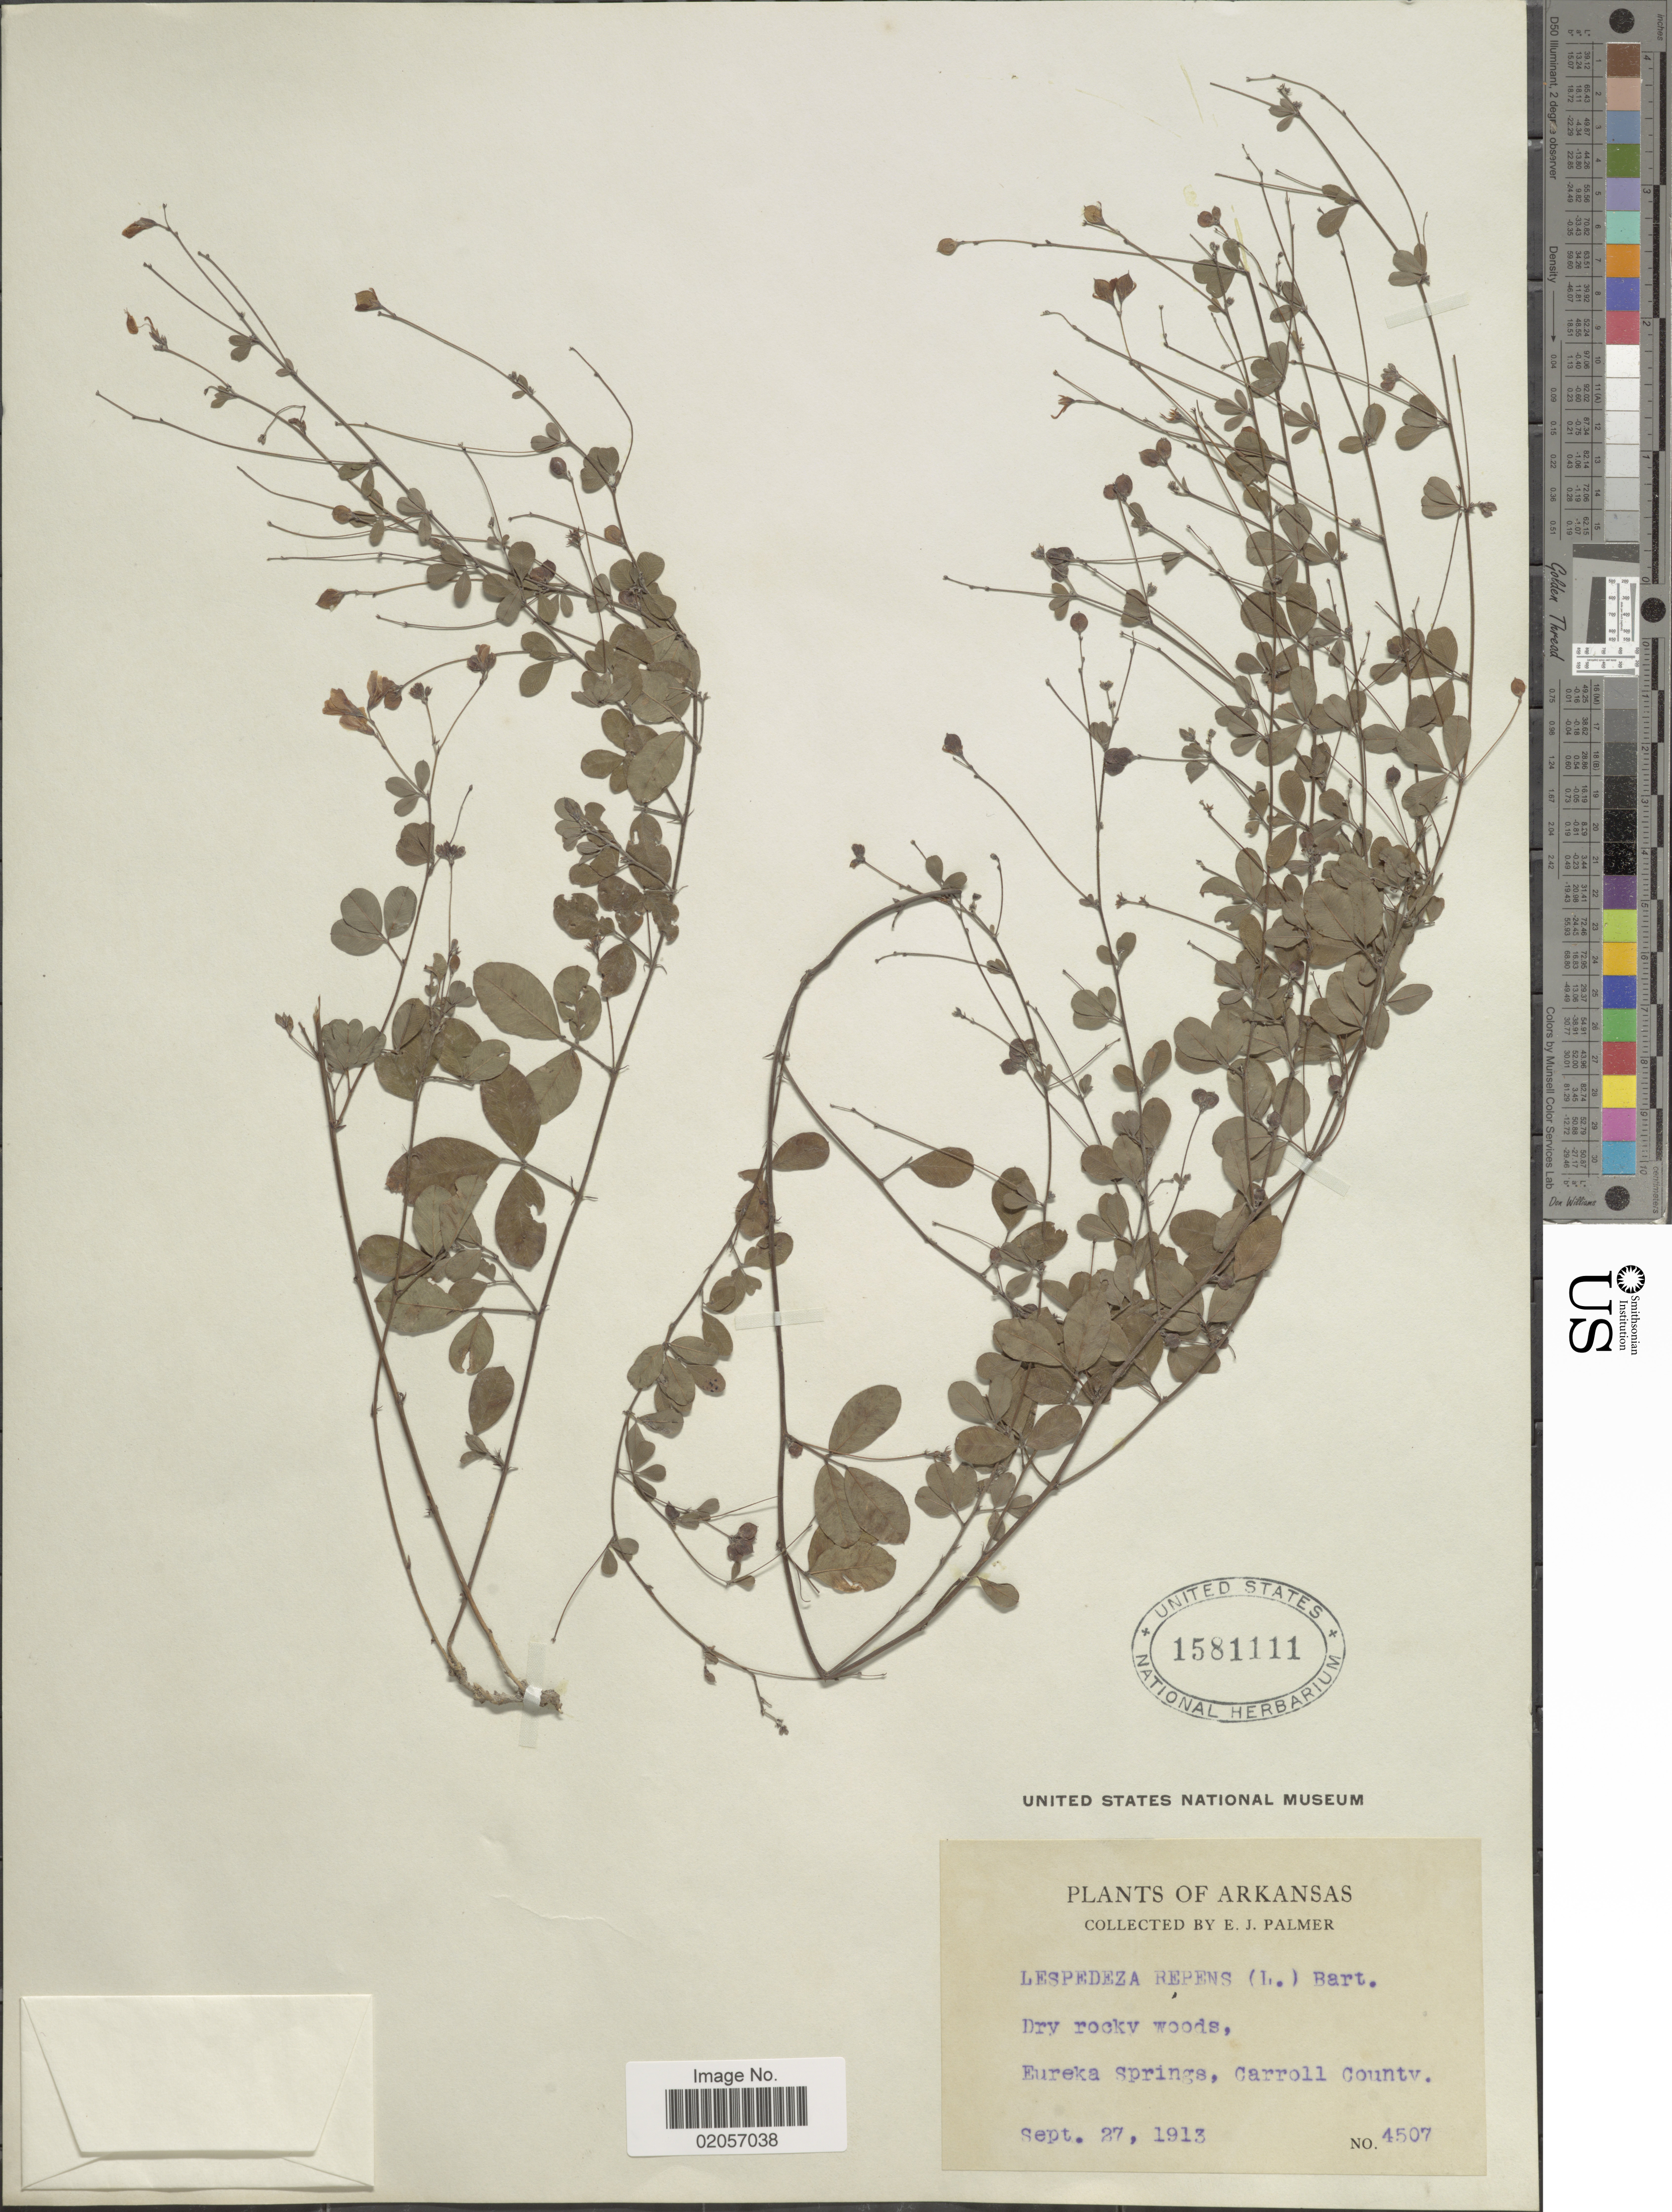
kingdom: Plantae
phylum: Tracheophyta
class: Magnoliopsida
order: Fabales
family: Fabaceae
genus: Lespedeza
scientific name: Lespedeza repens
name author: (L.) W.P.C. Barton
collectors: E. J. Palmer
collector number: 4507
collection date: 1913-09-27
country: United States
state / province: Arkansas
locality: Eureka Springs, Carroll County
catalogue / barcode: US 1581111